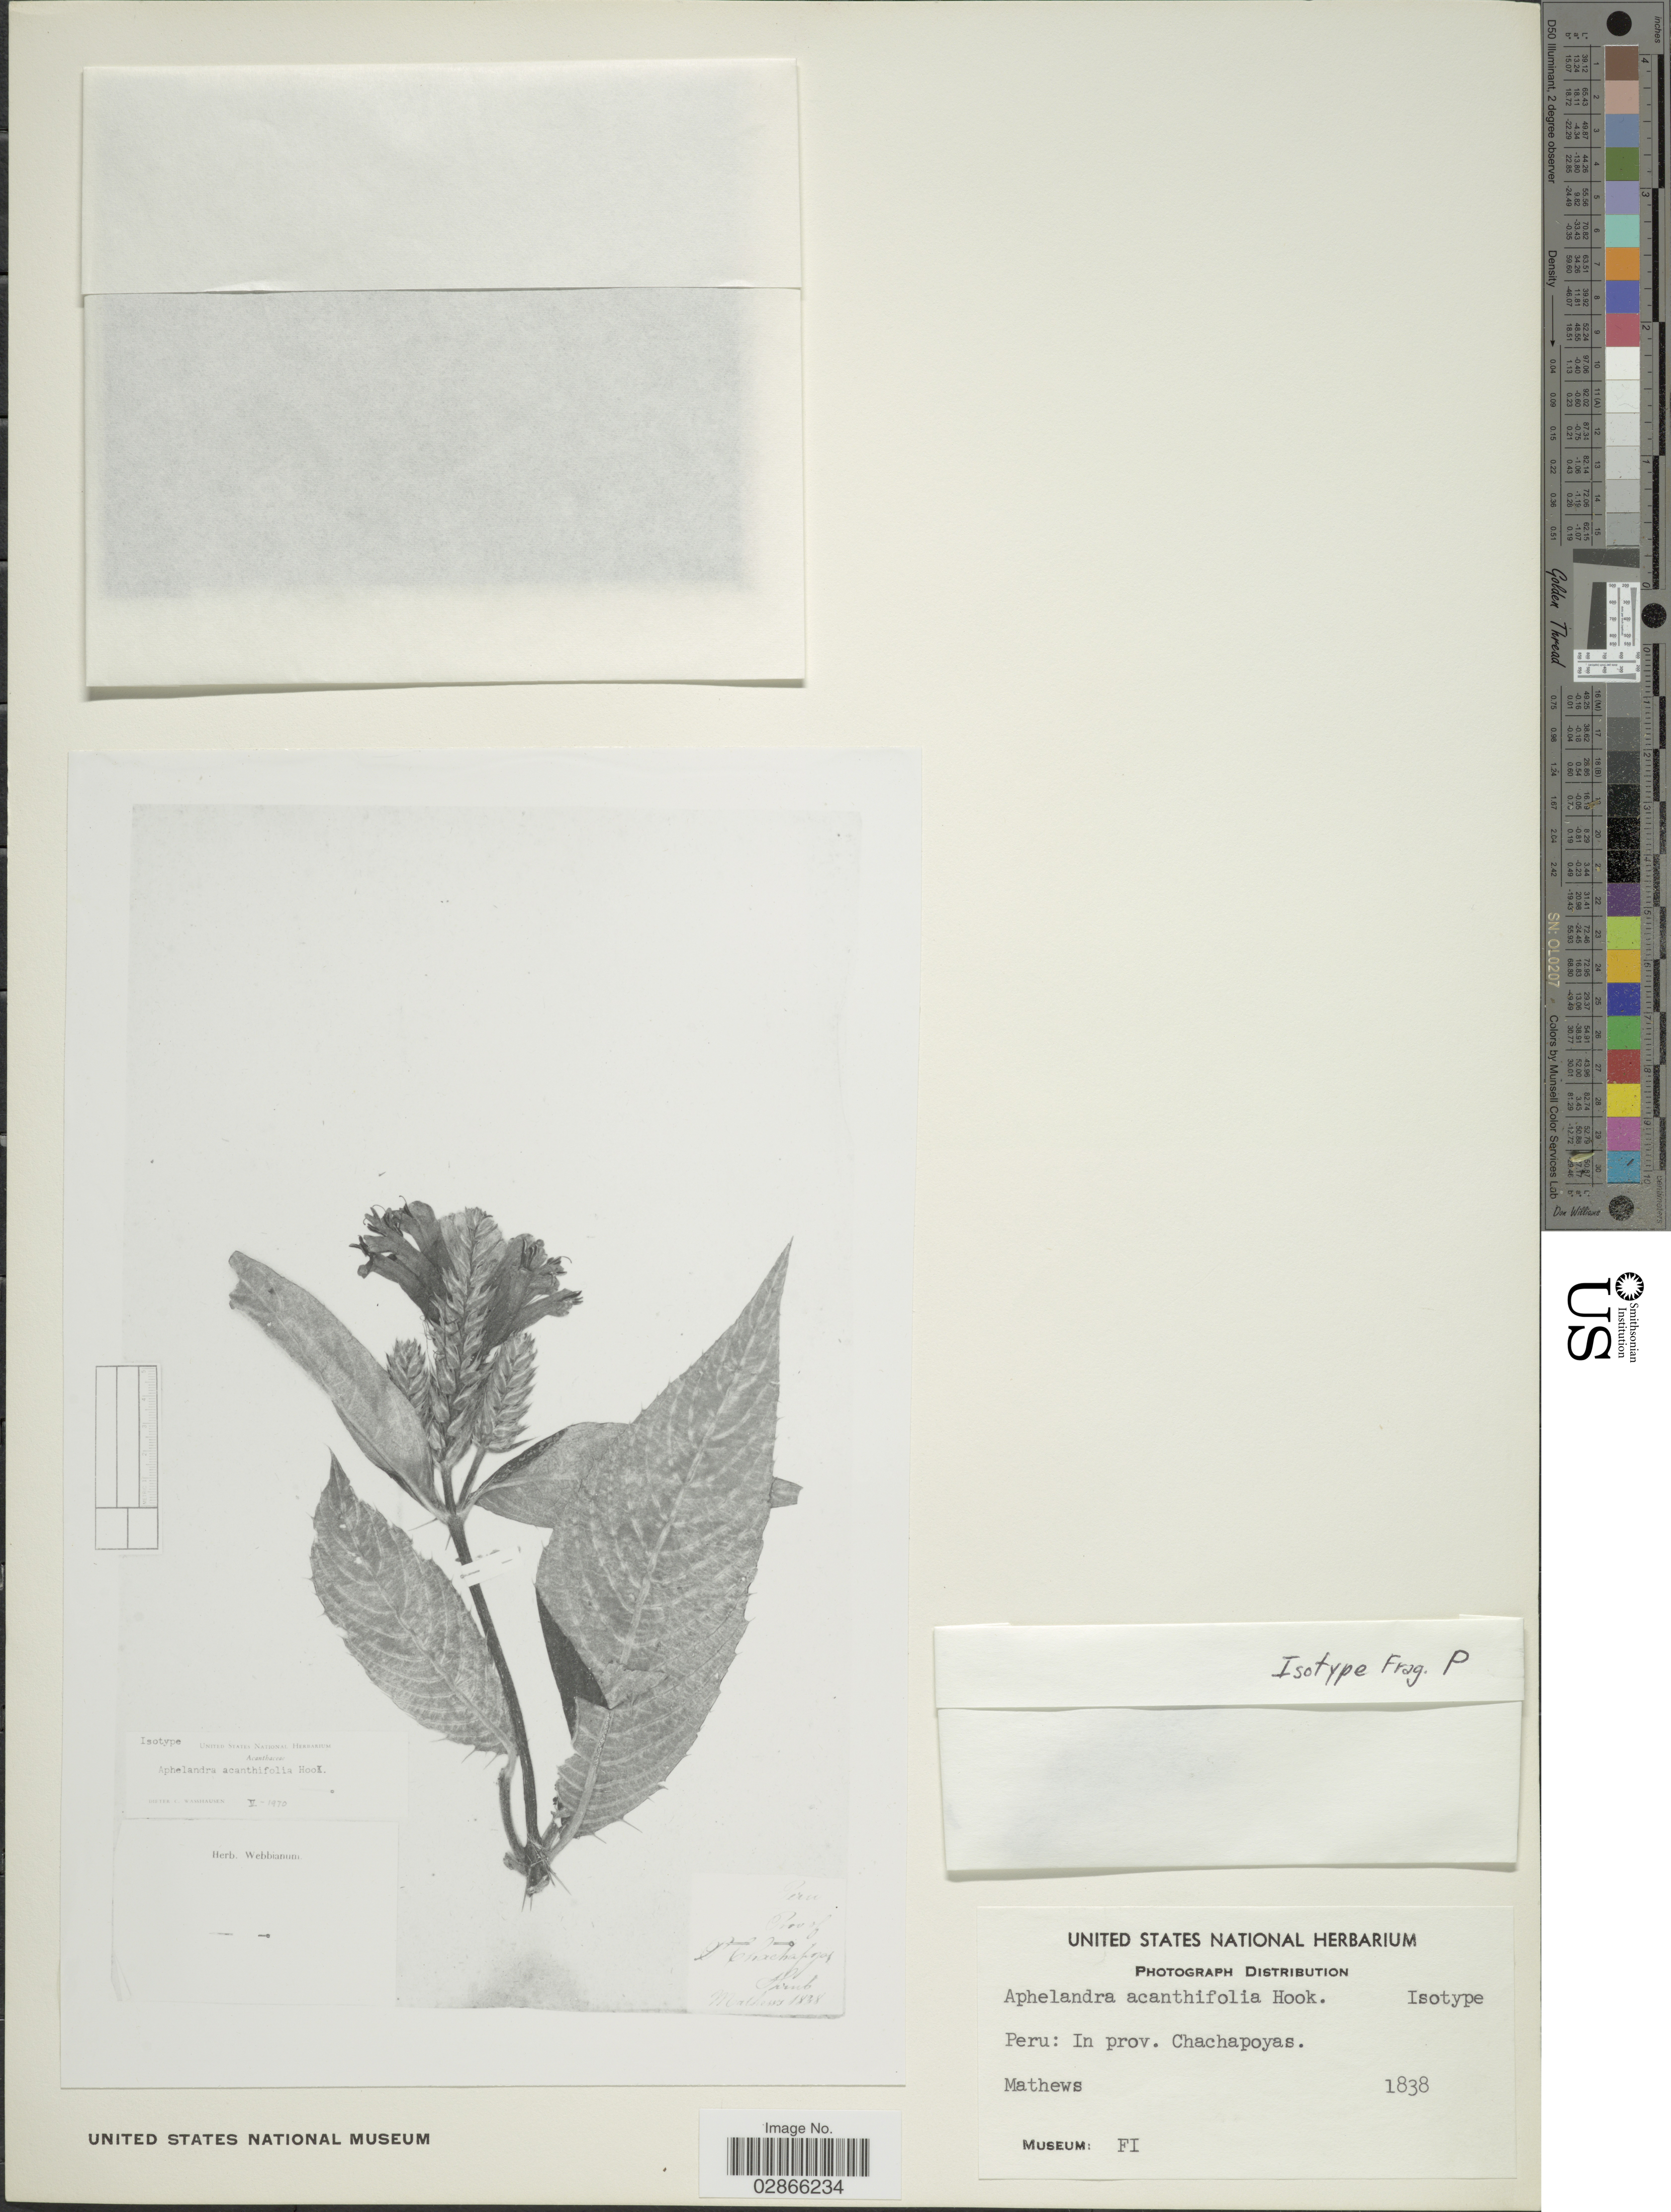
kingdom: Plantae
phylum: Tracheophyta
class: Magnoliopsida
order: Lamiales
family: Acanthaceae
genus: Aphelandra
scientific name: Aphelandra acanthifolia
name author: Hook.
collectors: -- Mathews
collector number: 1838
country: Peru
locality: In prov. Chachapoyas.